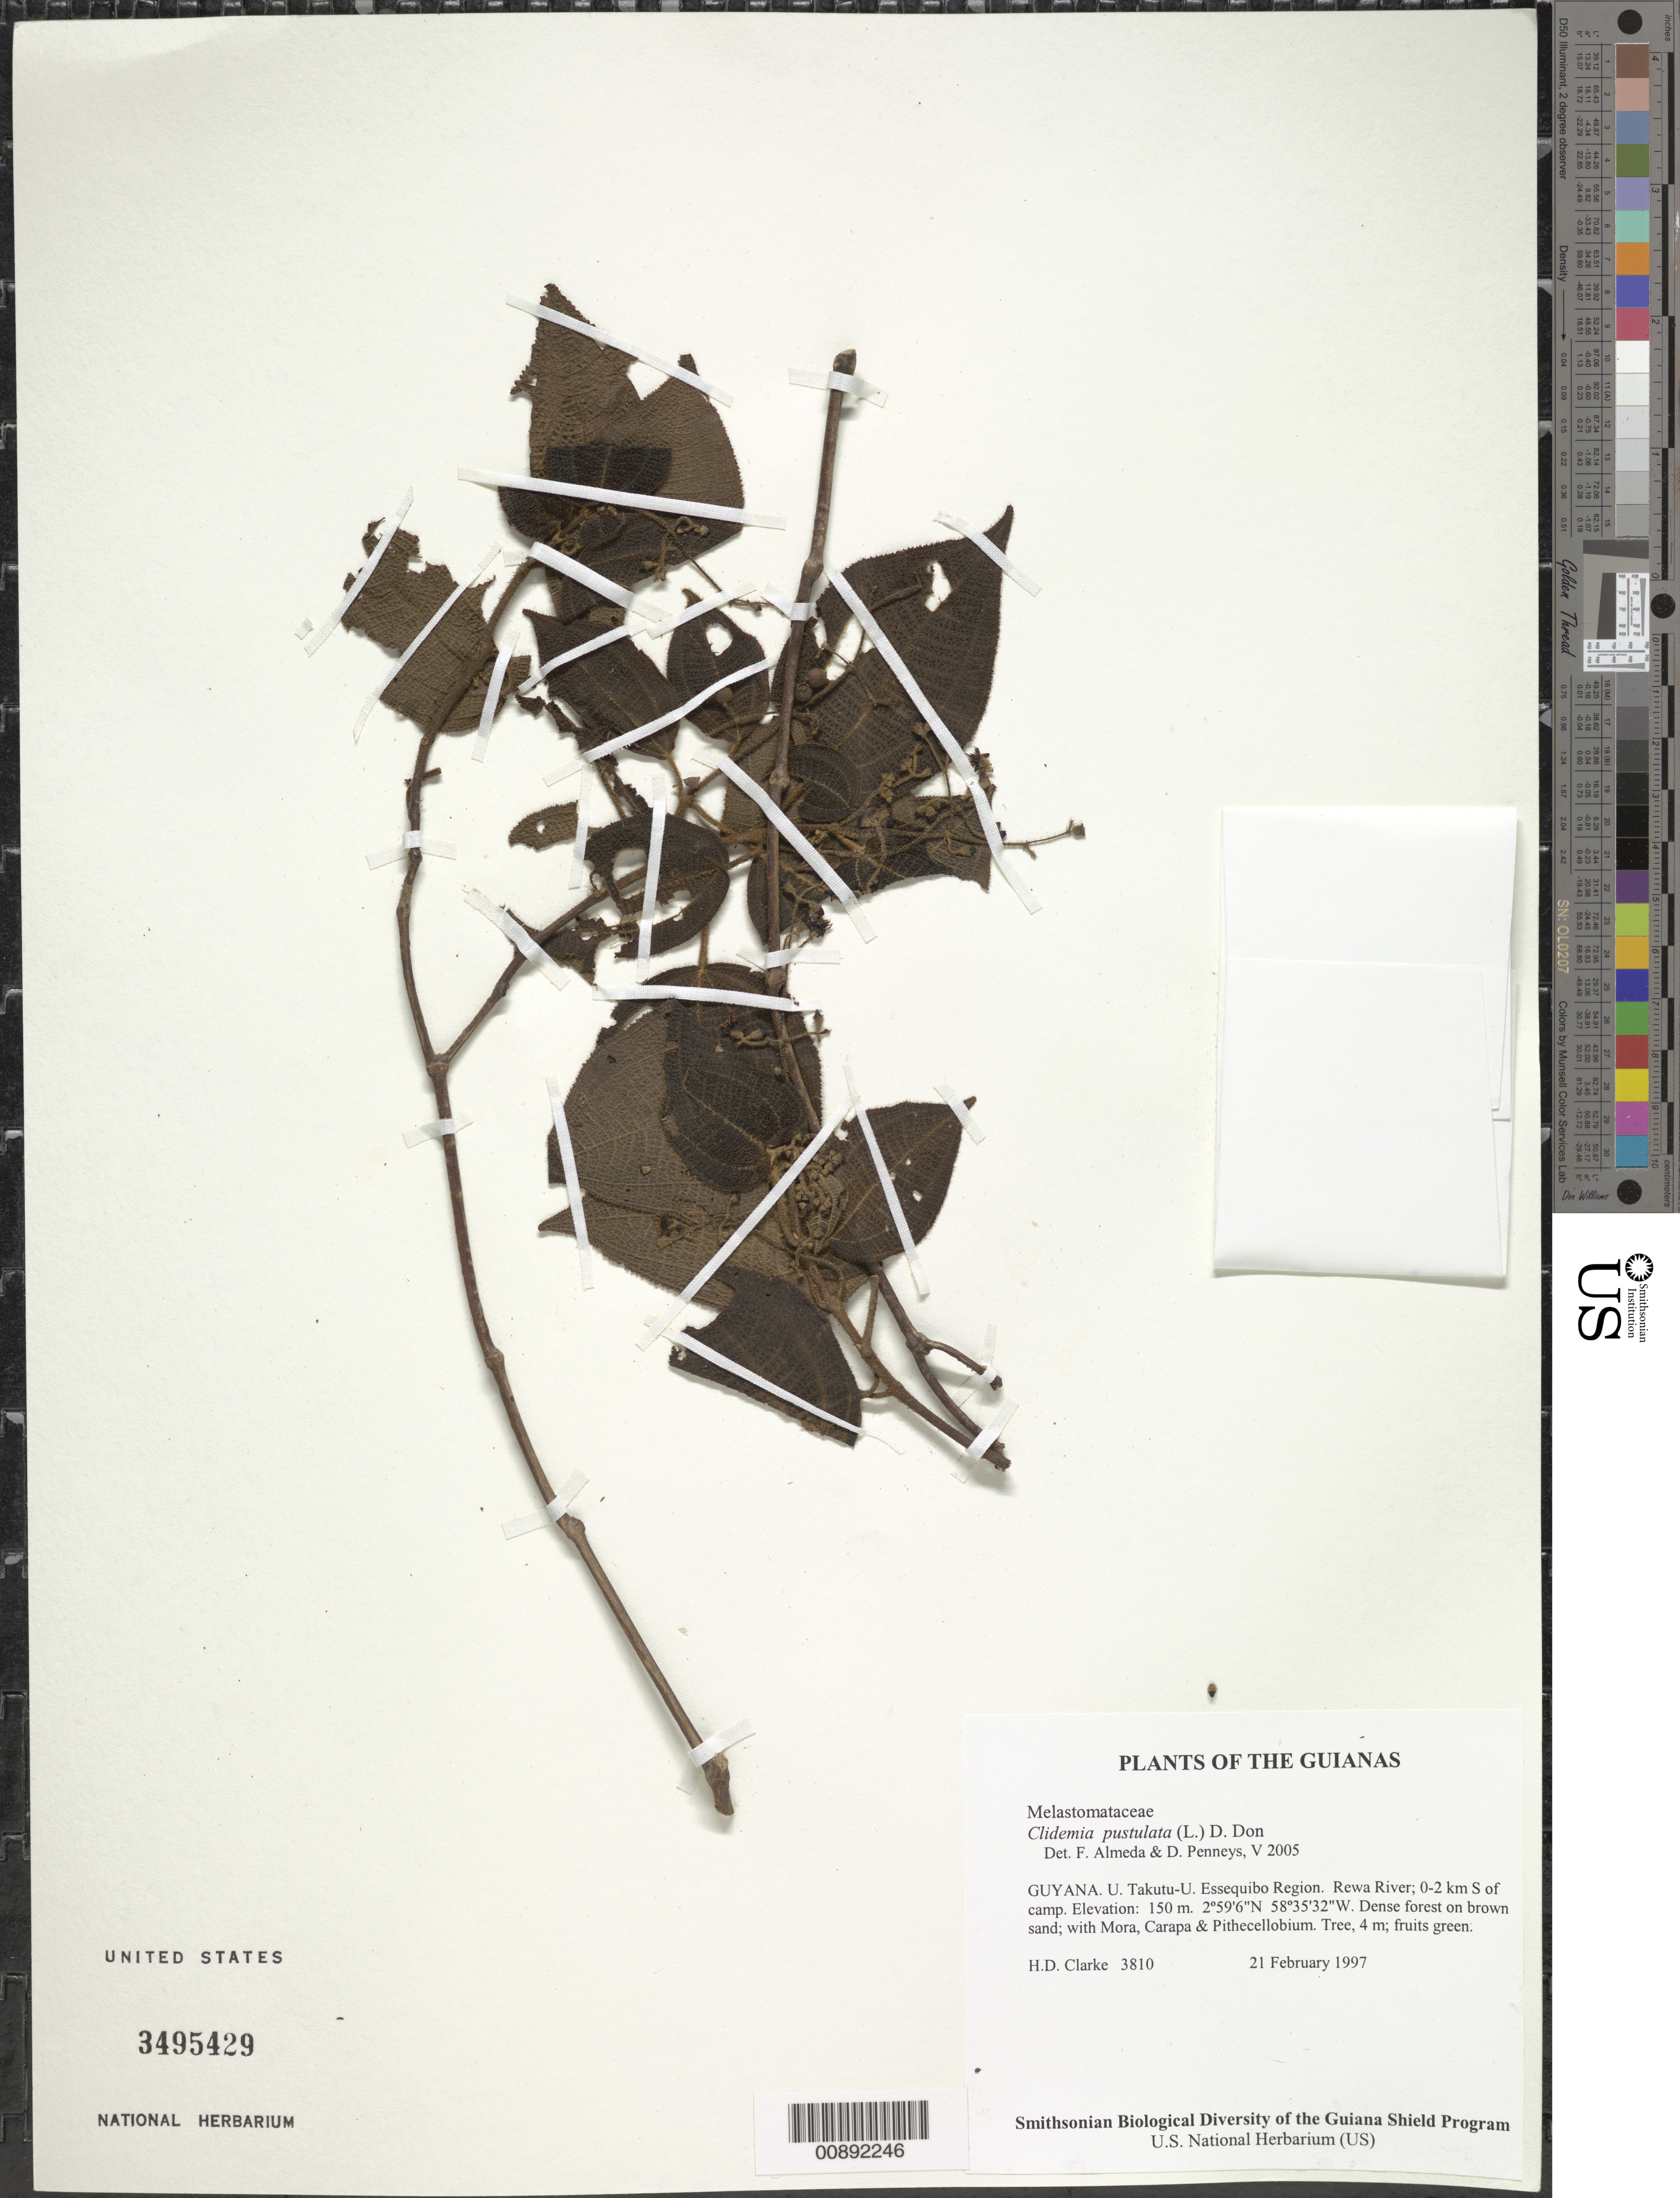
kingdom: Plantae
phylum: Tracheophyta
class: Magnoliopsida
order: Myrtales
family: Melastomataceae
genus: Clidemia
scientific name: Clidemia pustulata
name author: DC.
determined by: Almeda, F.; Penneys, D. S.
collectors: H. D. Clarke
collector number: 3810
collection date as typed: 21 February 1997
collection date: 1997-02-21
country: Guyana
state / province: U. Takutu-U. Essequibo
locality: Rewa River; 0-2 km S of camp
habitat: Dense forest on brown sand; with Mora, Carapa & Pithecellobium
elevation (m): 150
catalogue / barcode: US 3495429